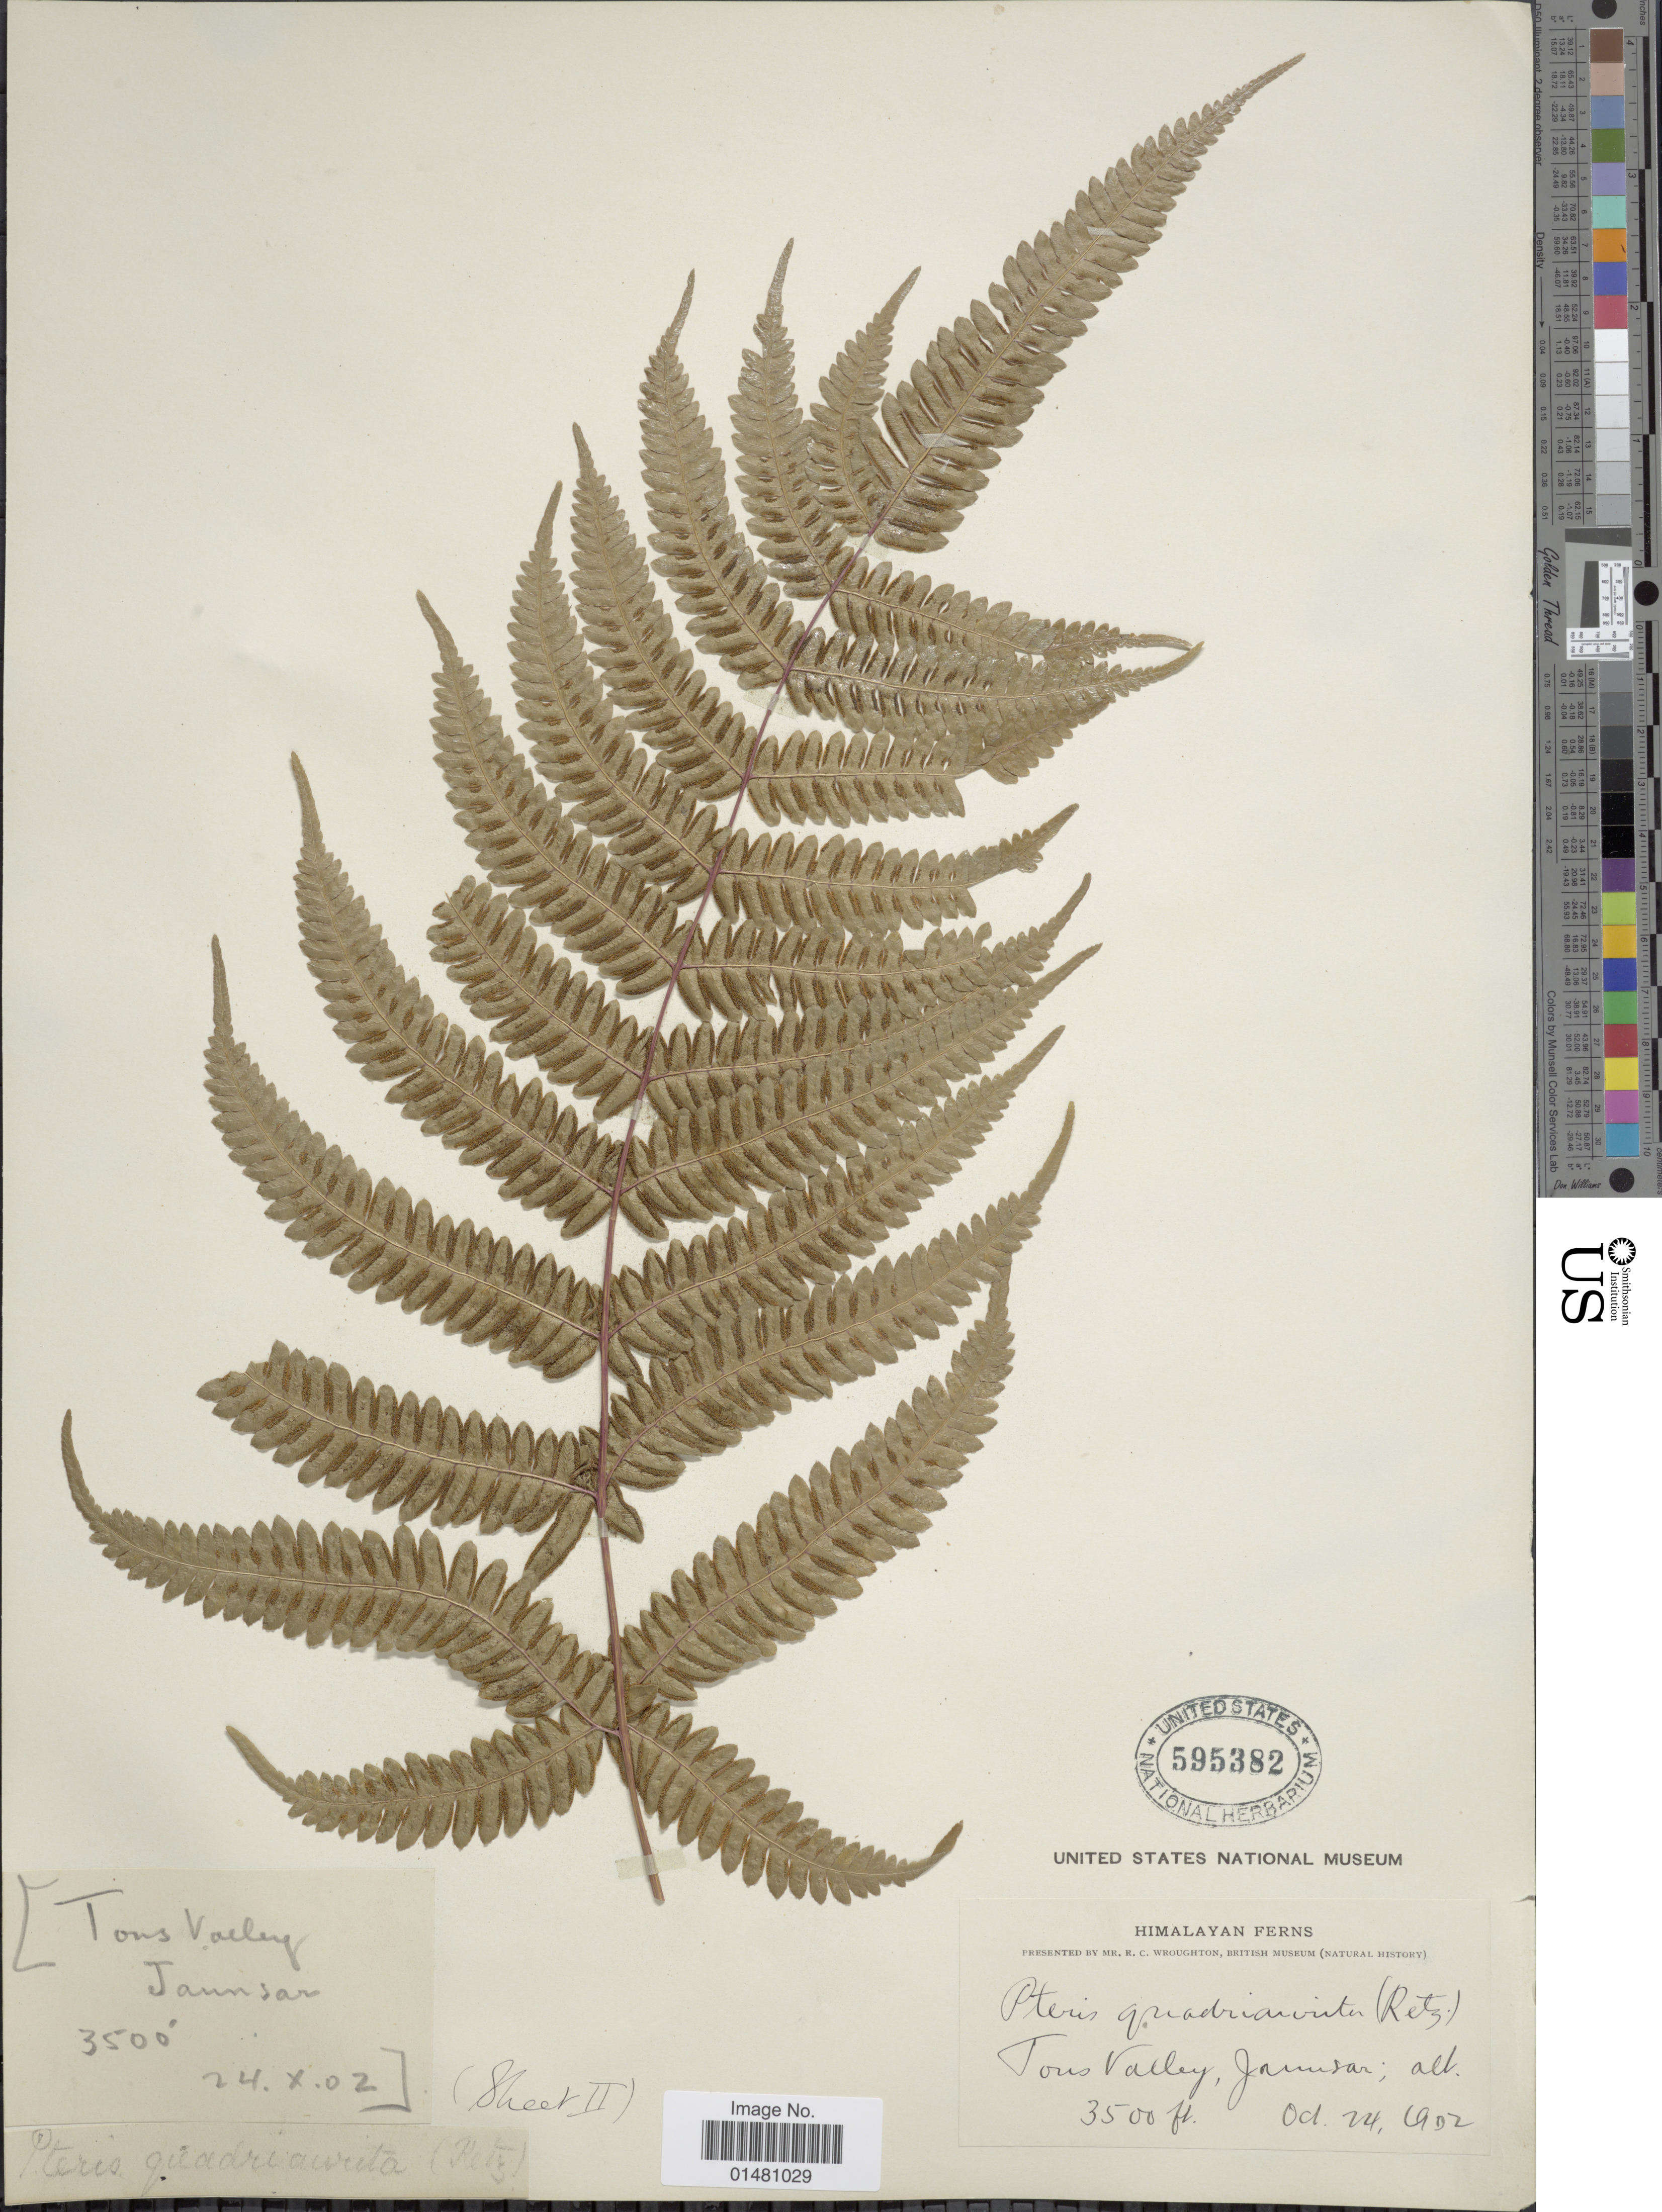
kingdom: Plantae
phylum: Tracheophyta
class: Polypodiopsida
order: Polypodiales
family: Pteridaceae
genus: Pteris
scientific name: Pteris quadriaurita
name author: Retz.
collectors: R. Wroughton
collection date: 1902-10-24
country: India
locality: Tons Valley, Jaunsar, Himalayan Ferns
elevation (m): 1067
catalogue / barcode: US 595382